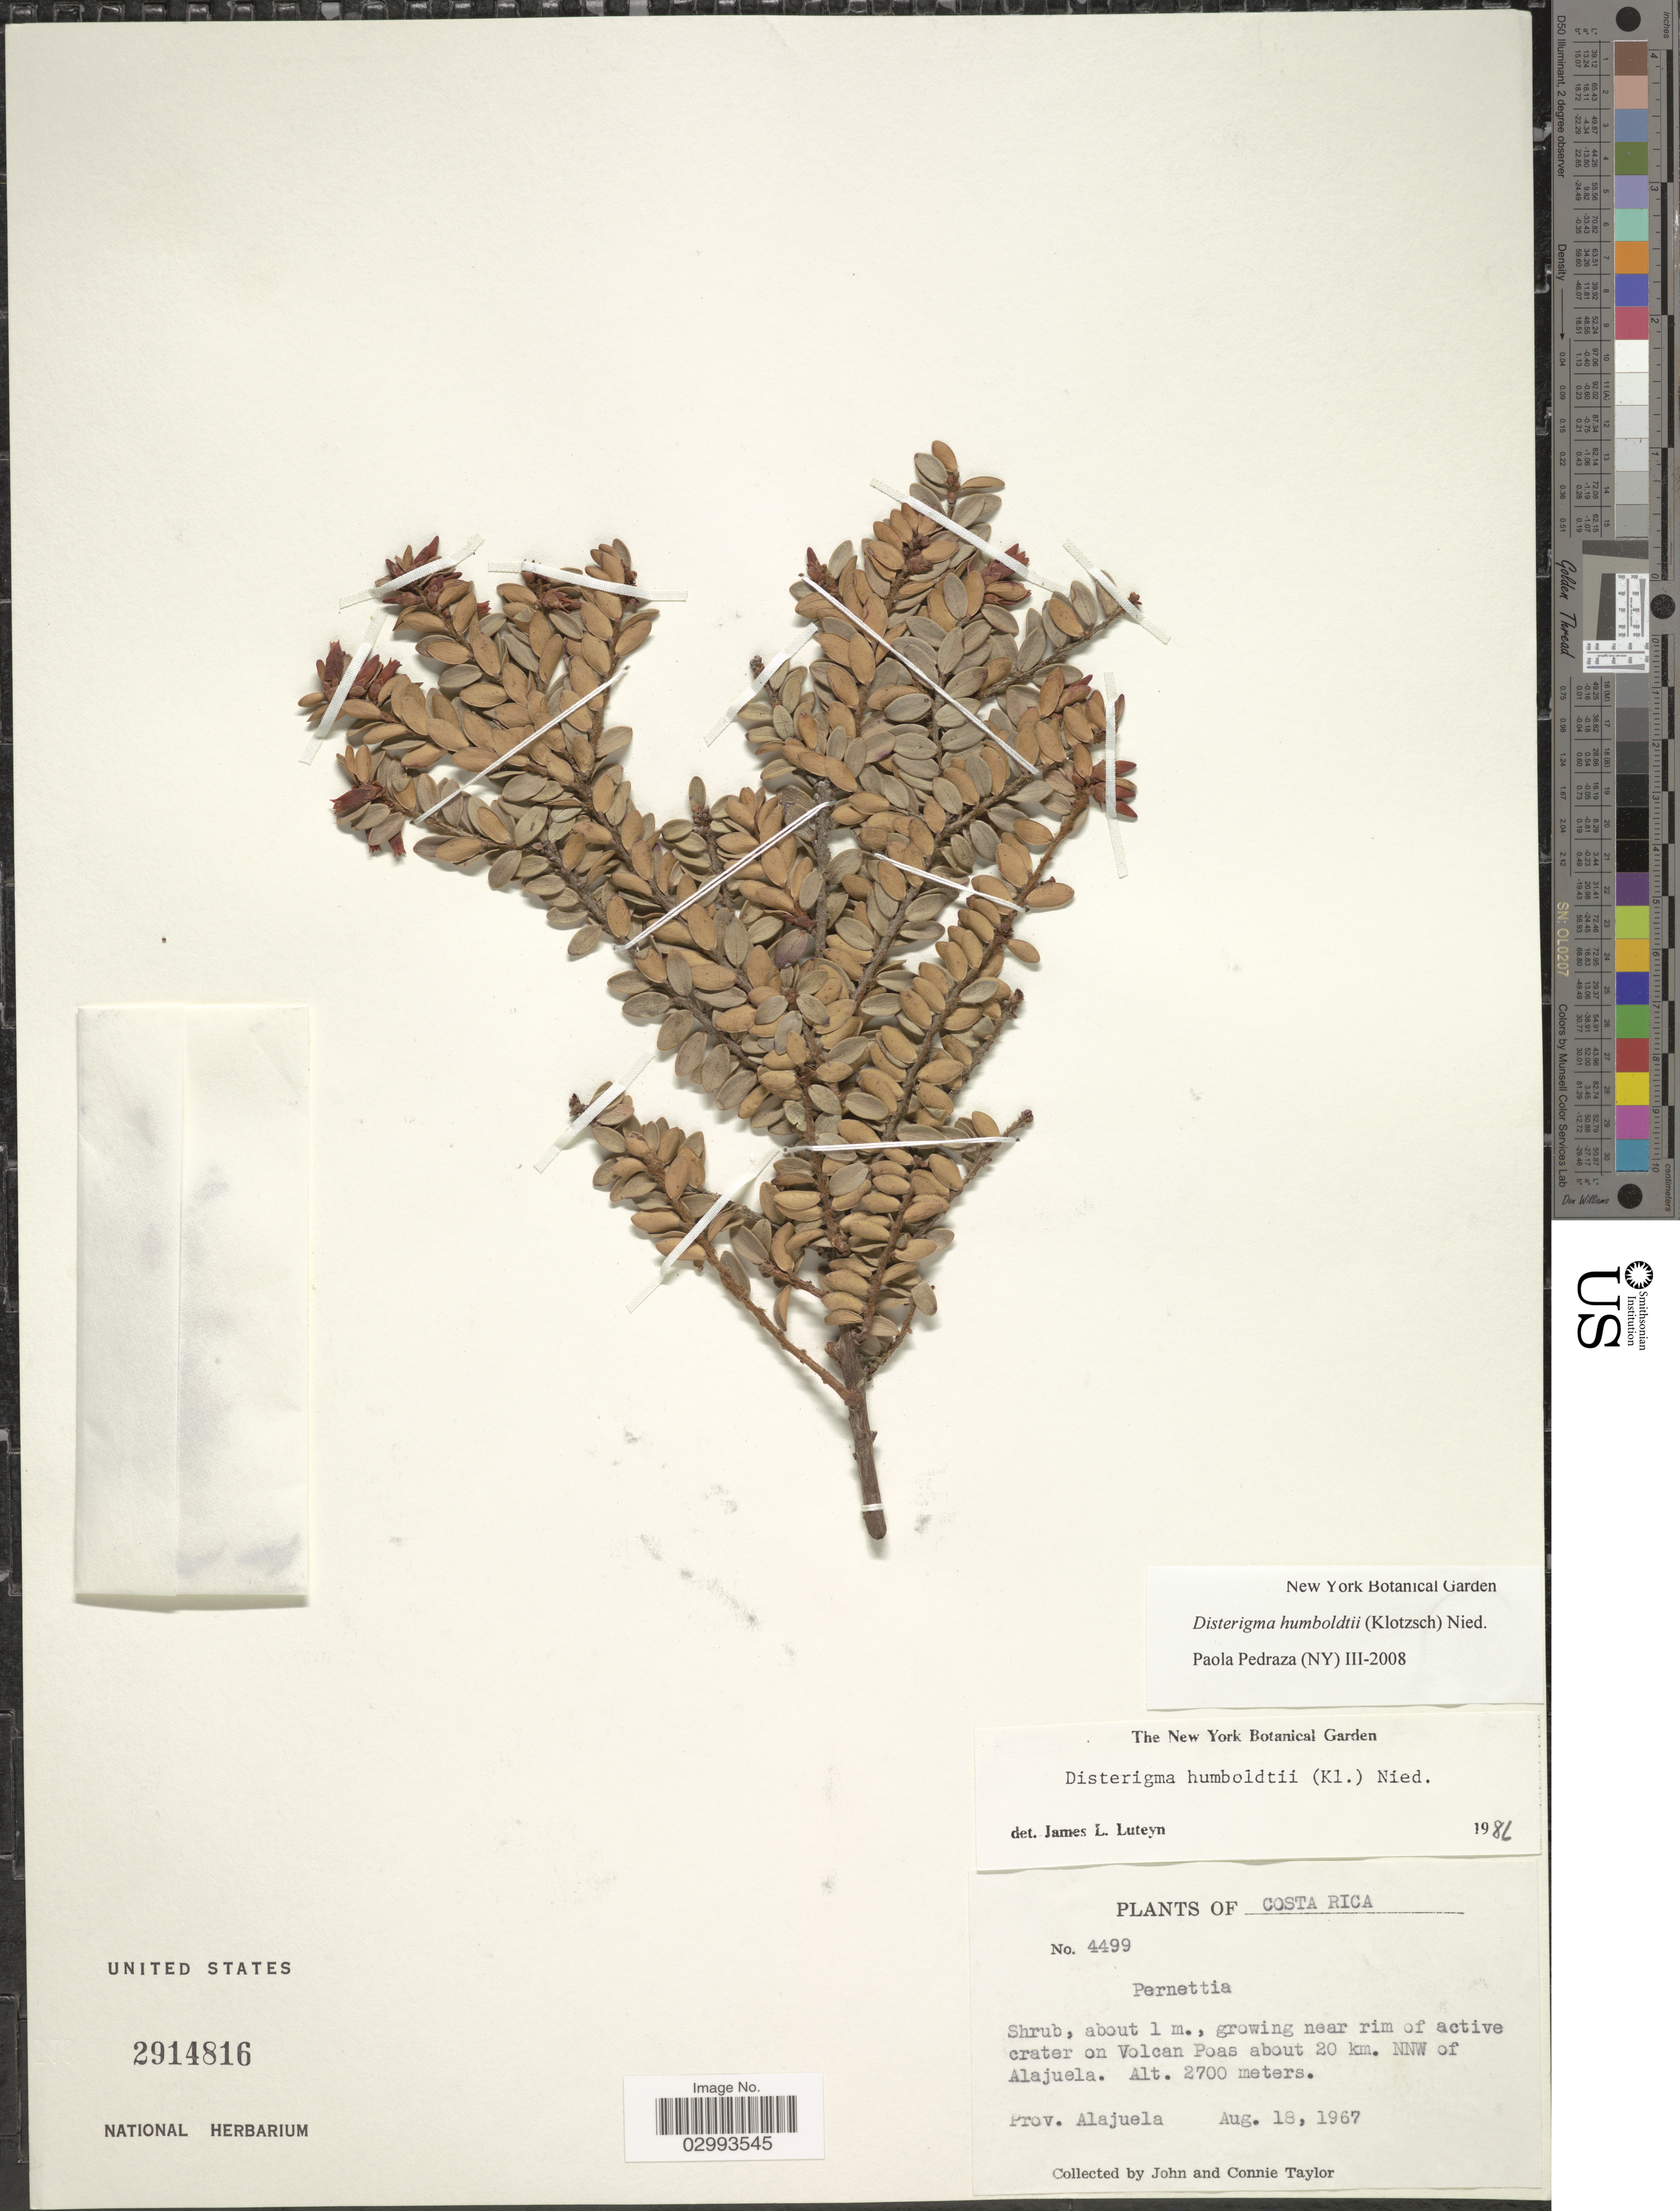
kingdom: Plantae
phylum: Tracheophyta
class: Magnoliopsida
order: Ericales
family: Ericaceae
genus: Disterigma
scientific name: Disterigma humboldtii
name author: (Klotzsch) Nied.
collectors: J. Taylor & C. Taylor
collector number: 4499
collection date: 1967-08-18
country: Costa Rica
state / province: Alajuela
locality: Growing near rim of active crater on Volcan Poas about 20 km. NNW of Alajuela.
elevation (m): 2700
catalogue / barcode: US 2914816